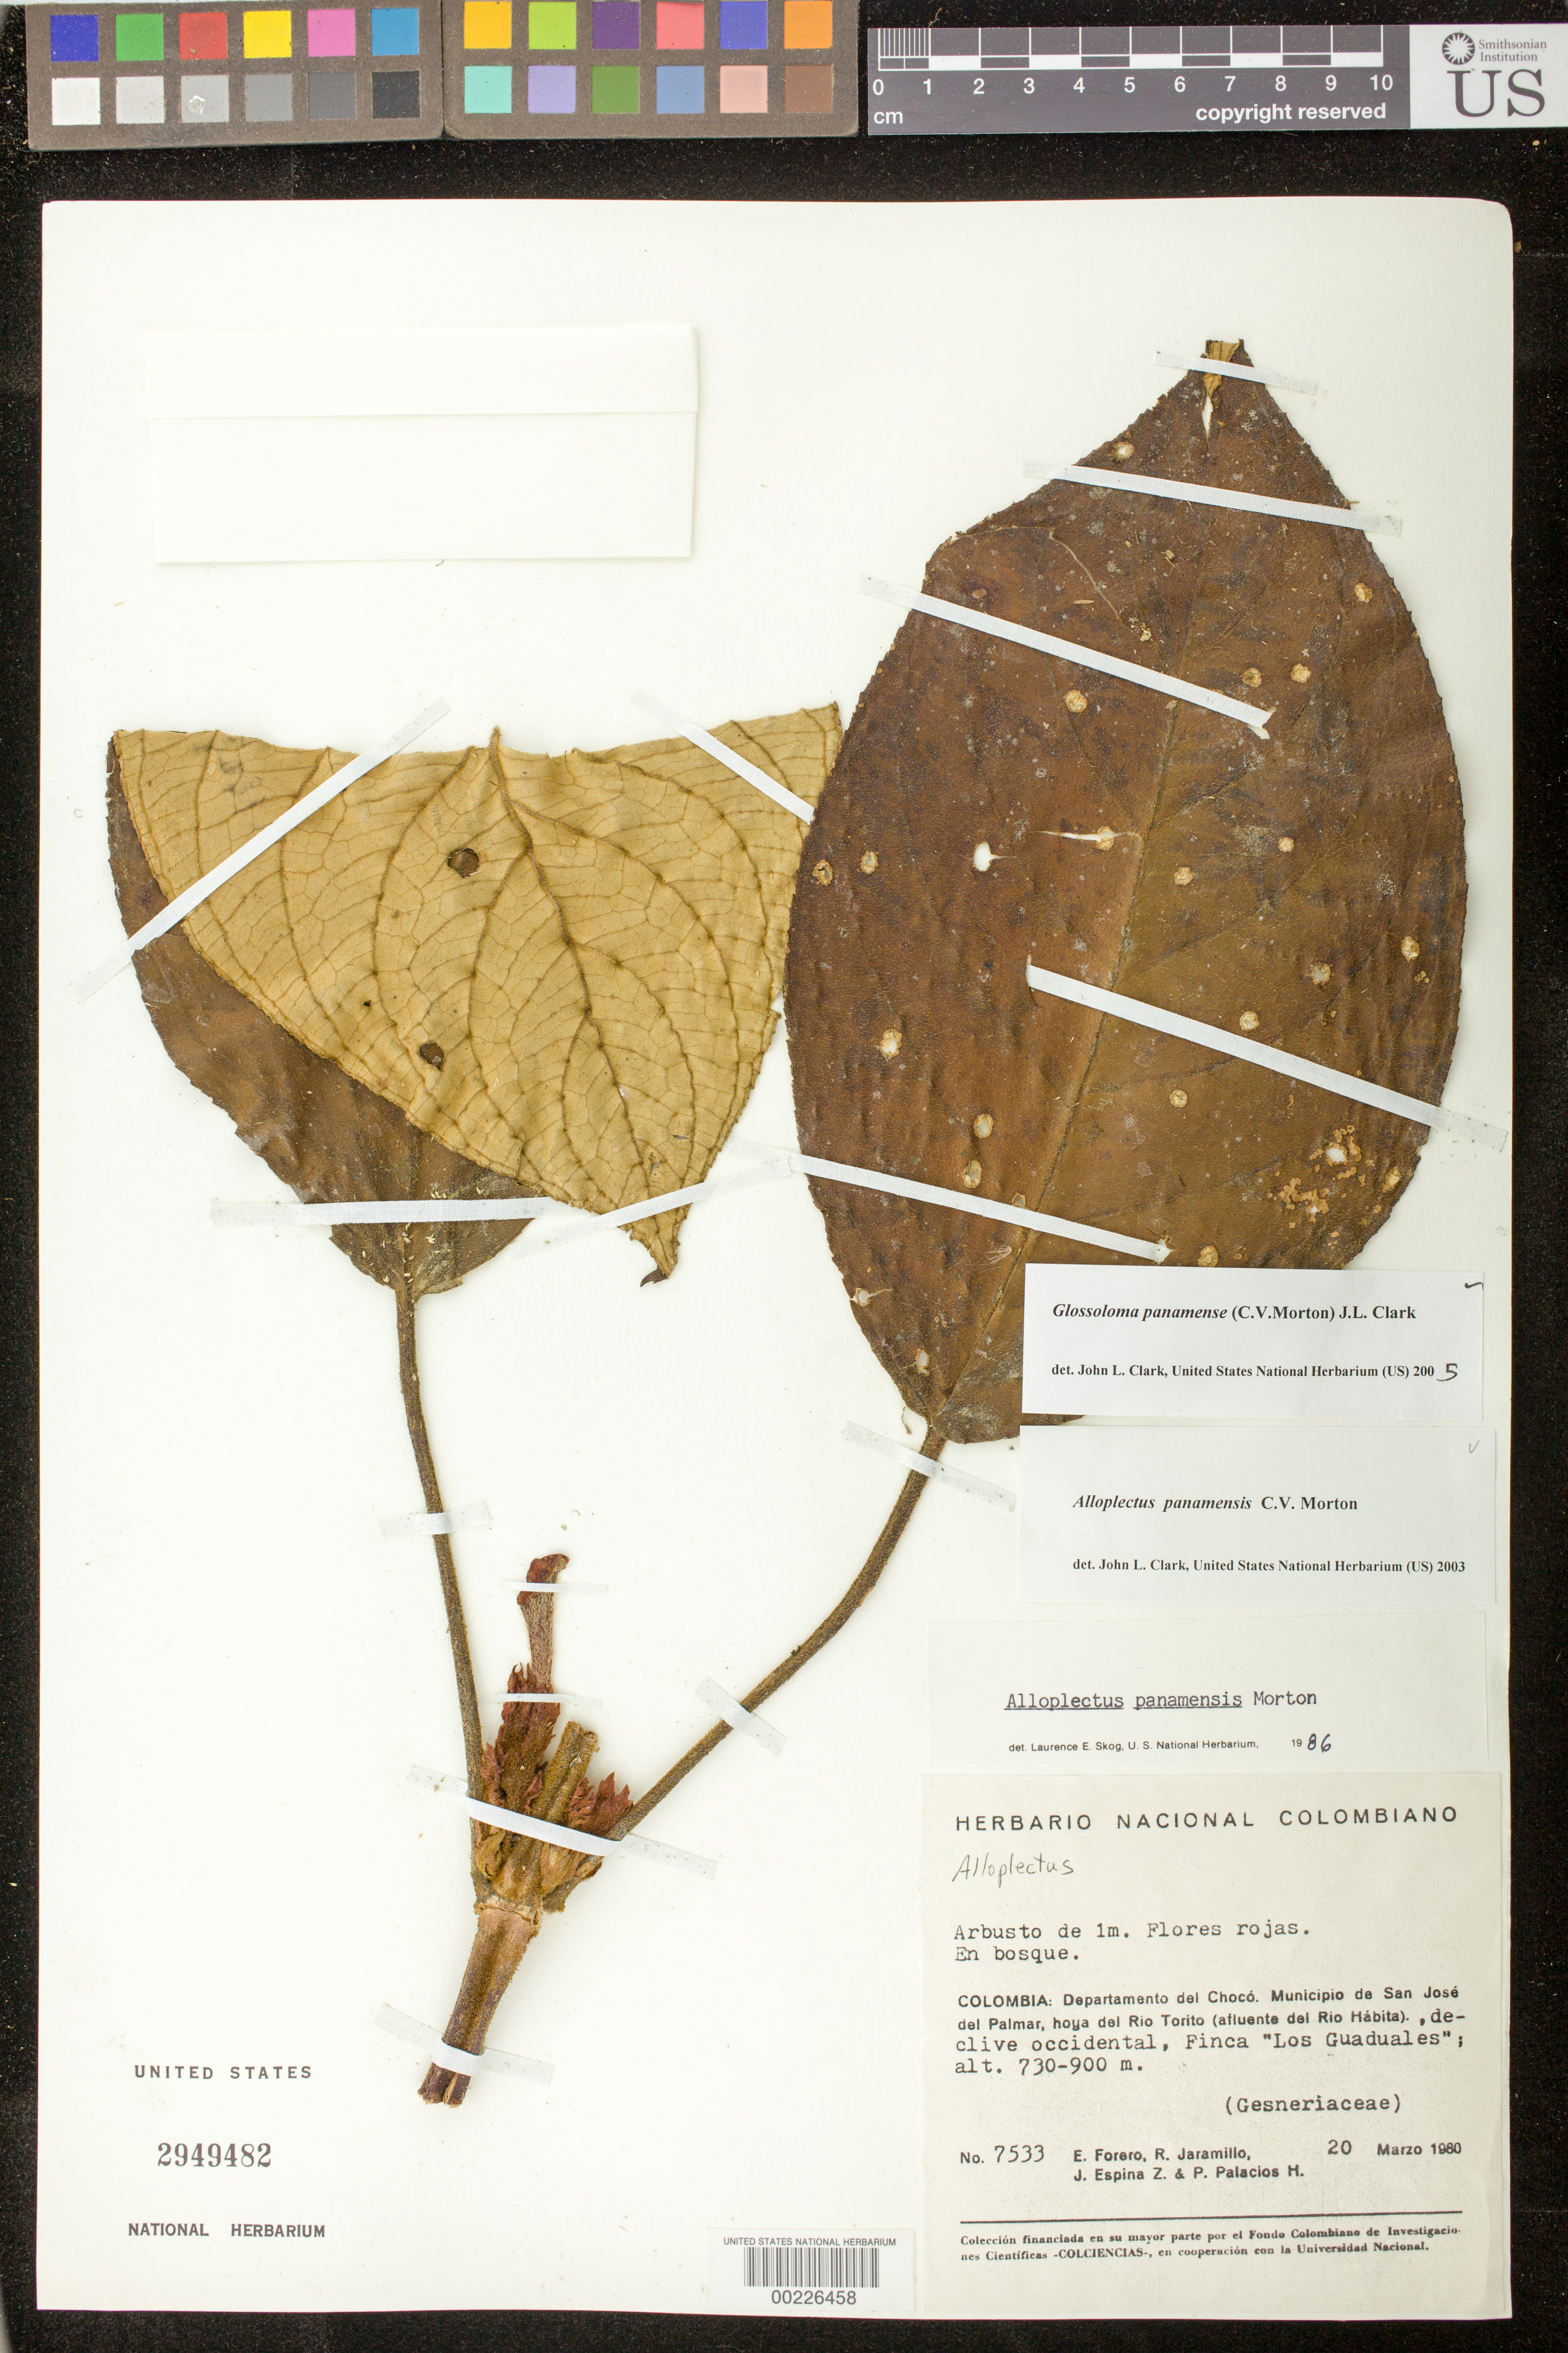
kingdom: Plantae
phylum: Tracheophyta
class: Magnoliopsida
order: Lamiales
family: Gesneriaceae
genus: Glossoloma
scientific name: Glossoloma panamense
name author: (C.V. Morton) J.L. Clark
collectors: E. Forero, R. Jaramillo M., J. Espina Z. & P. Palacios H.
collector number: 7533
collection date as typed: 20 Mar 1980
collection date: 1980-03-20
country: Colombia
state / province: Chocó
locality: Mpio. de San Jose del Palmar, hoya del Rio Torito (afluente del Rio Habita)) declive occidental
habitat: en bosque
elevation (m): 730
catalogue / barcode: US 2949482